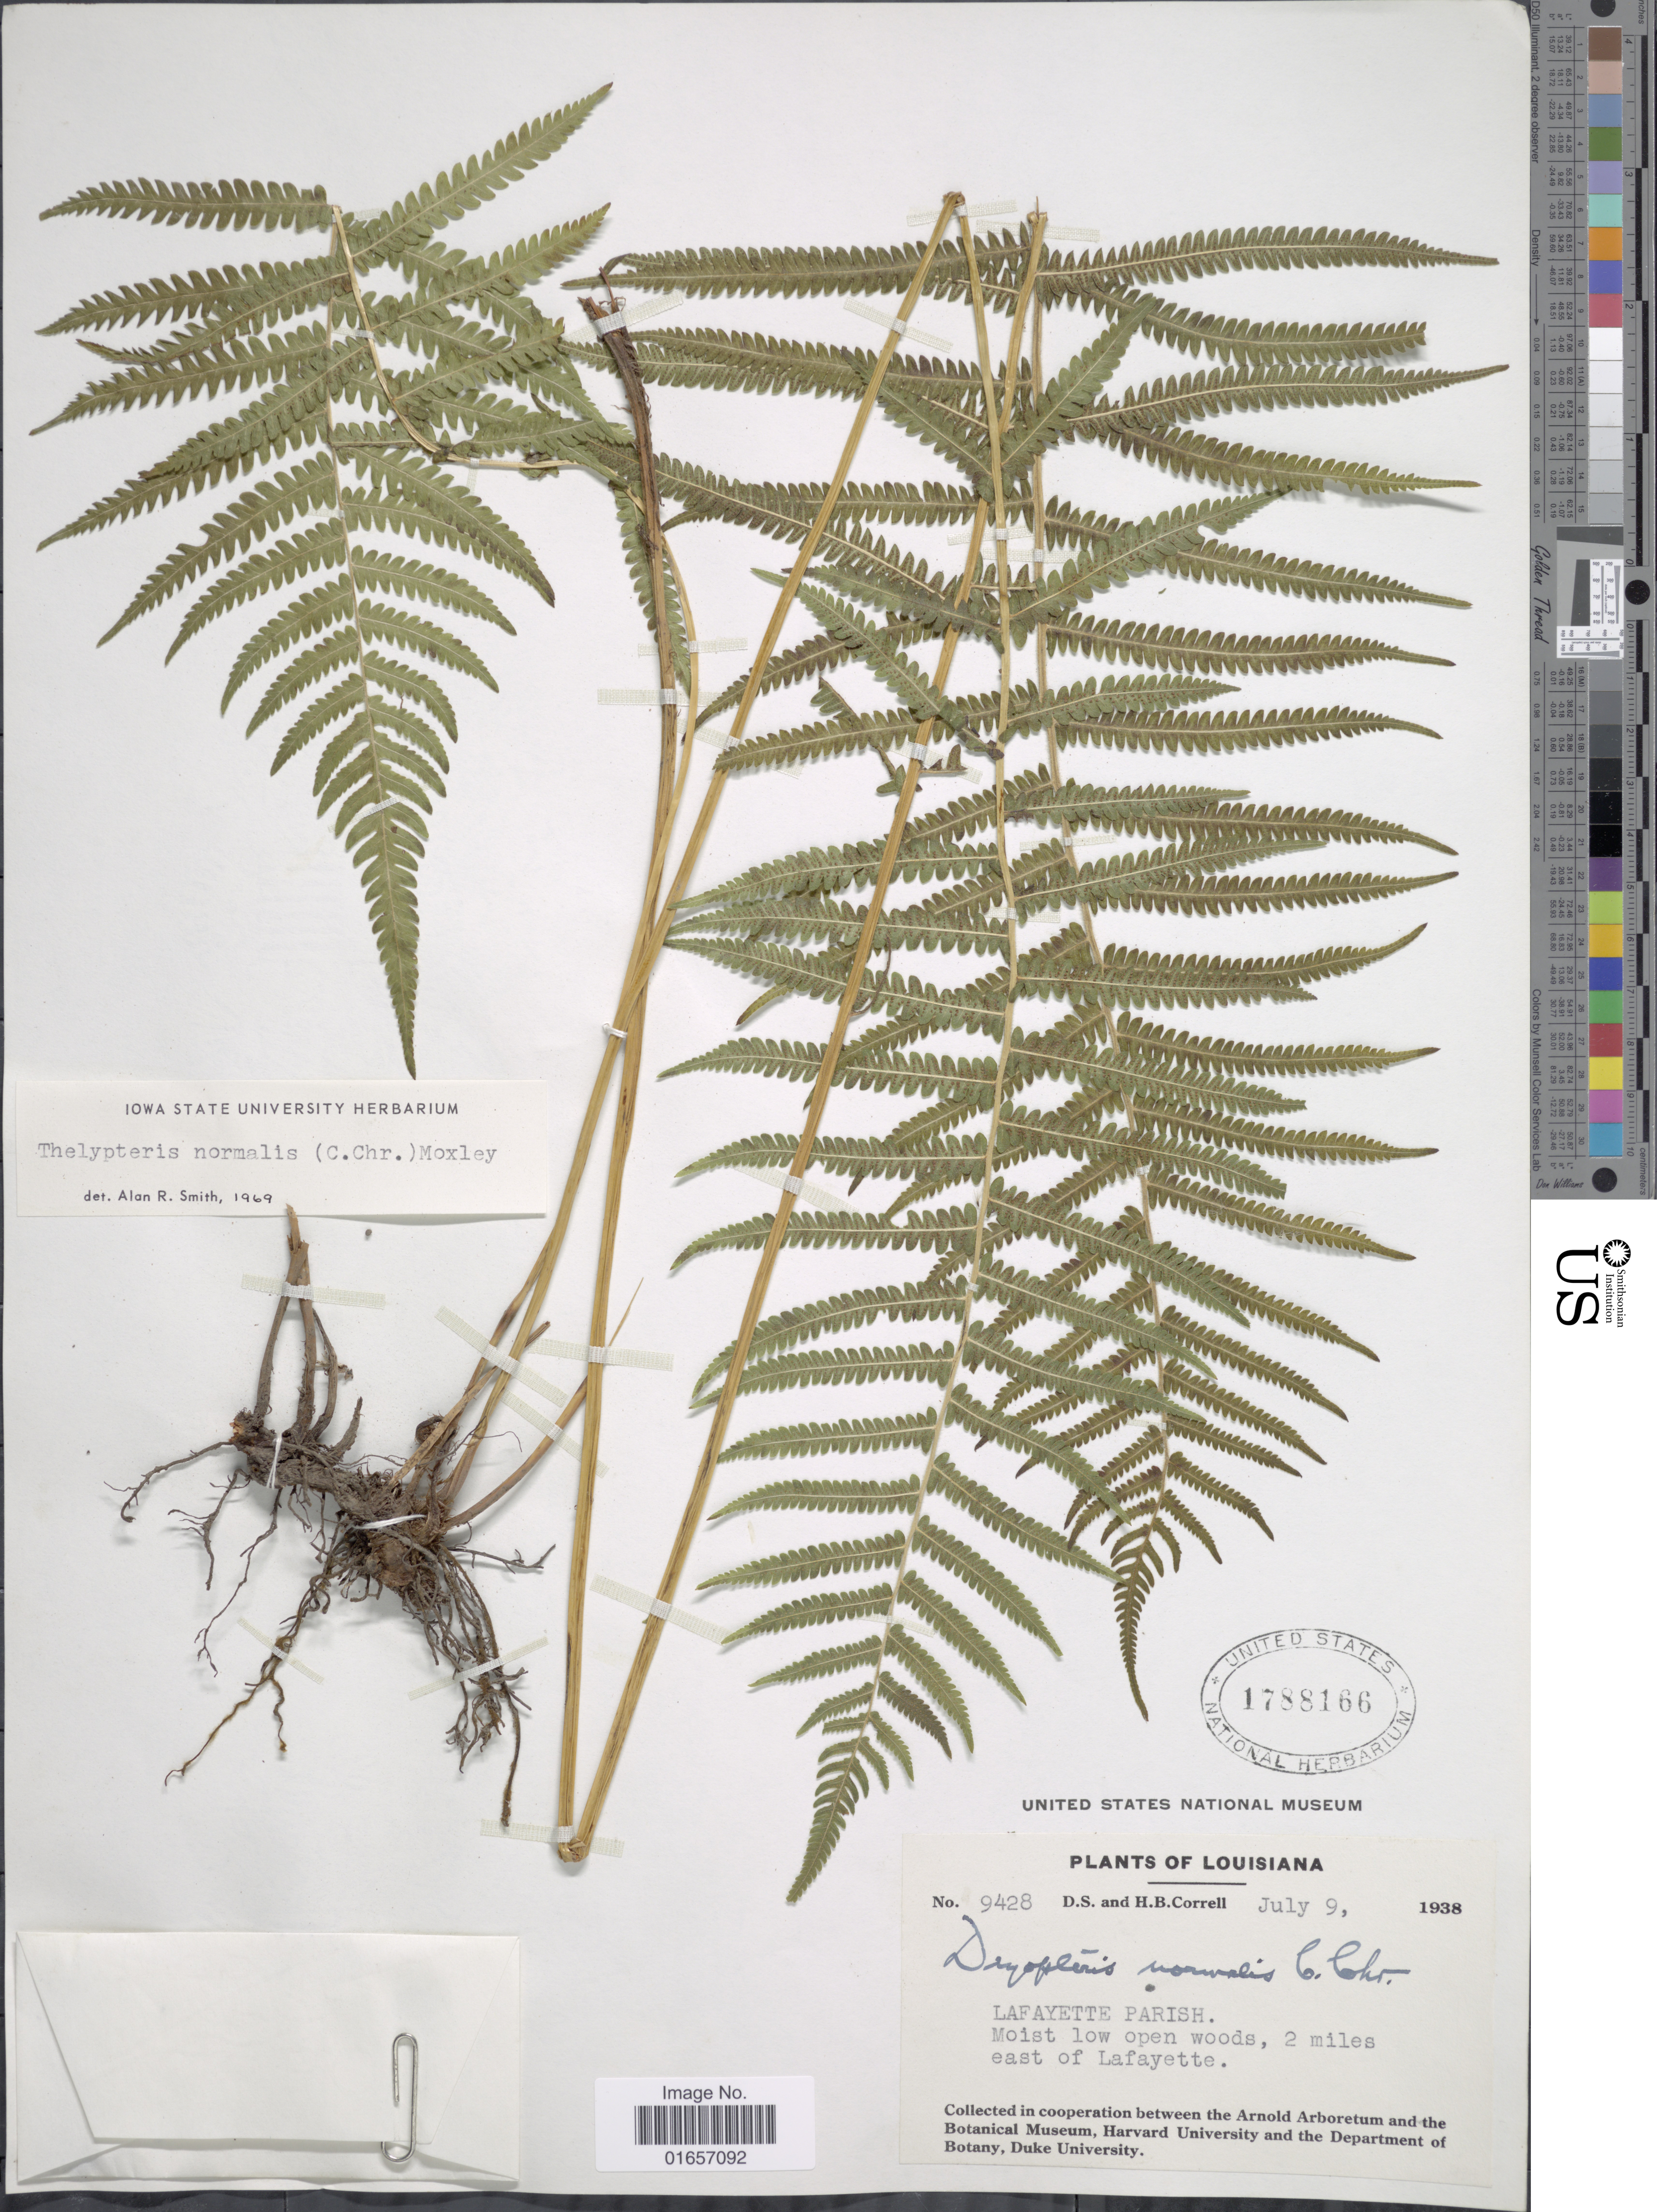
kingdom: Plantae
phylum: Tracheophyta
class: Polypodiopsida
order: Polypodiales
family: Thelypteridaceae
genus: Christella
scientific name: Christella kunthii comb. ined.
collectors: D. S. Correll & H. Correll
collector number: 9428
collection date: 1938-07-09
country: United States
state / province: Louisiana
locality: Lafayette Parish, moist low open woods, 2 miles east of Lafayette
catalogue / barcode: US 1788166